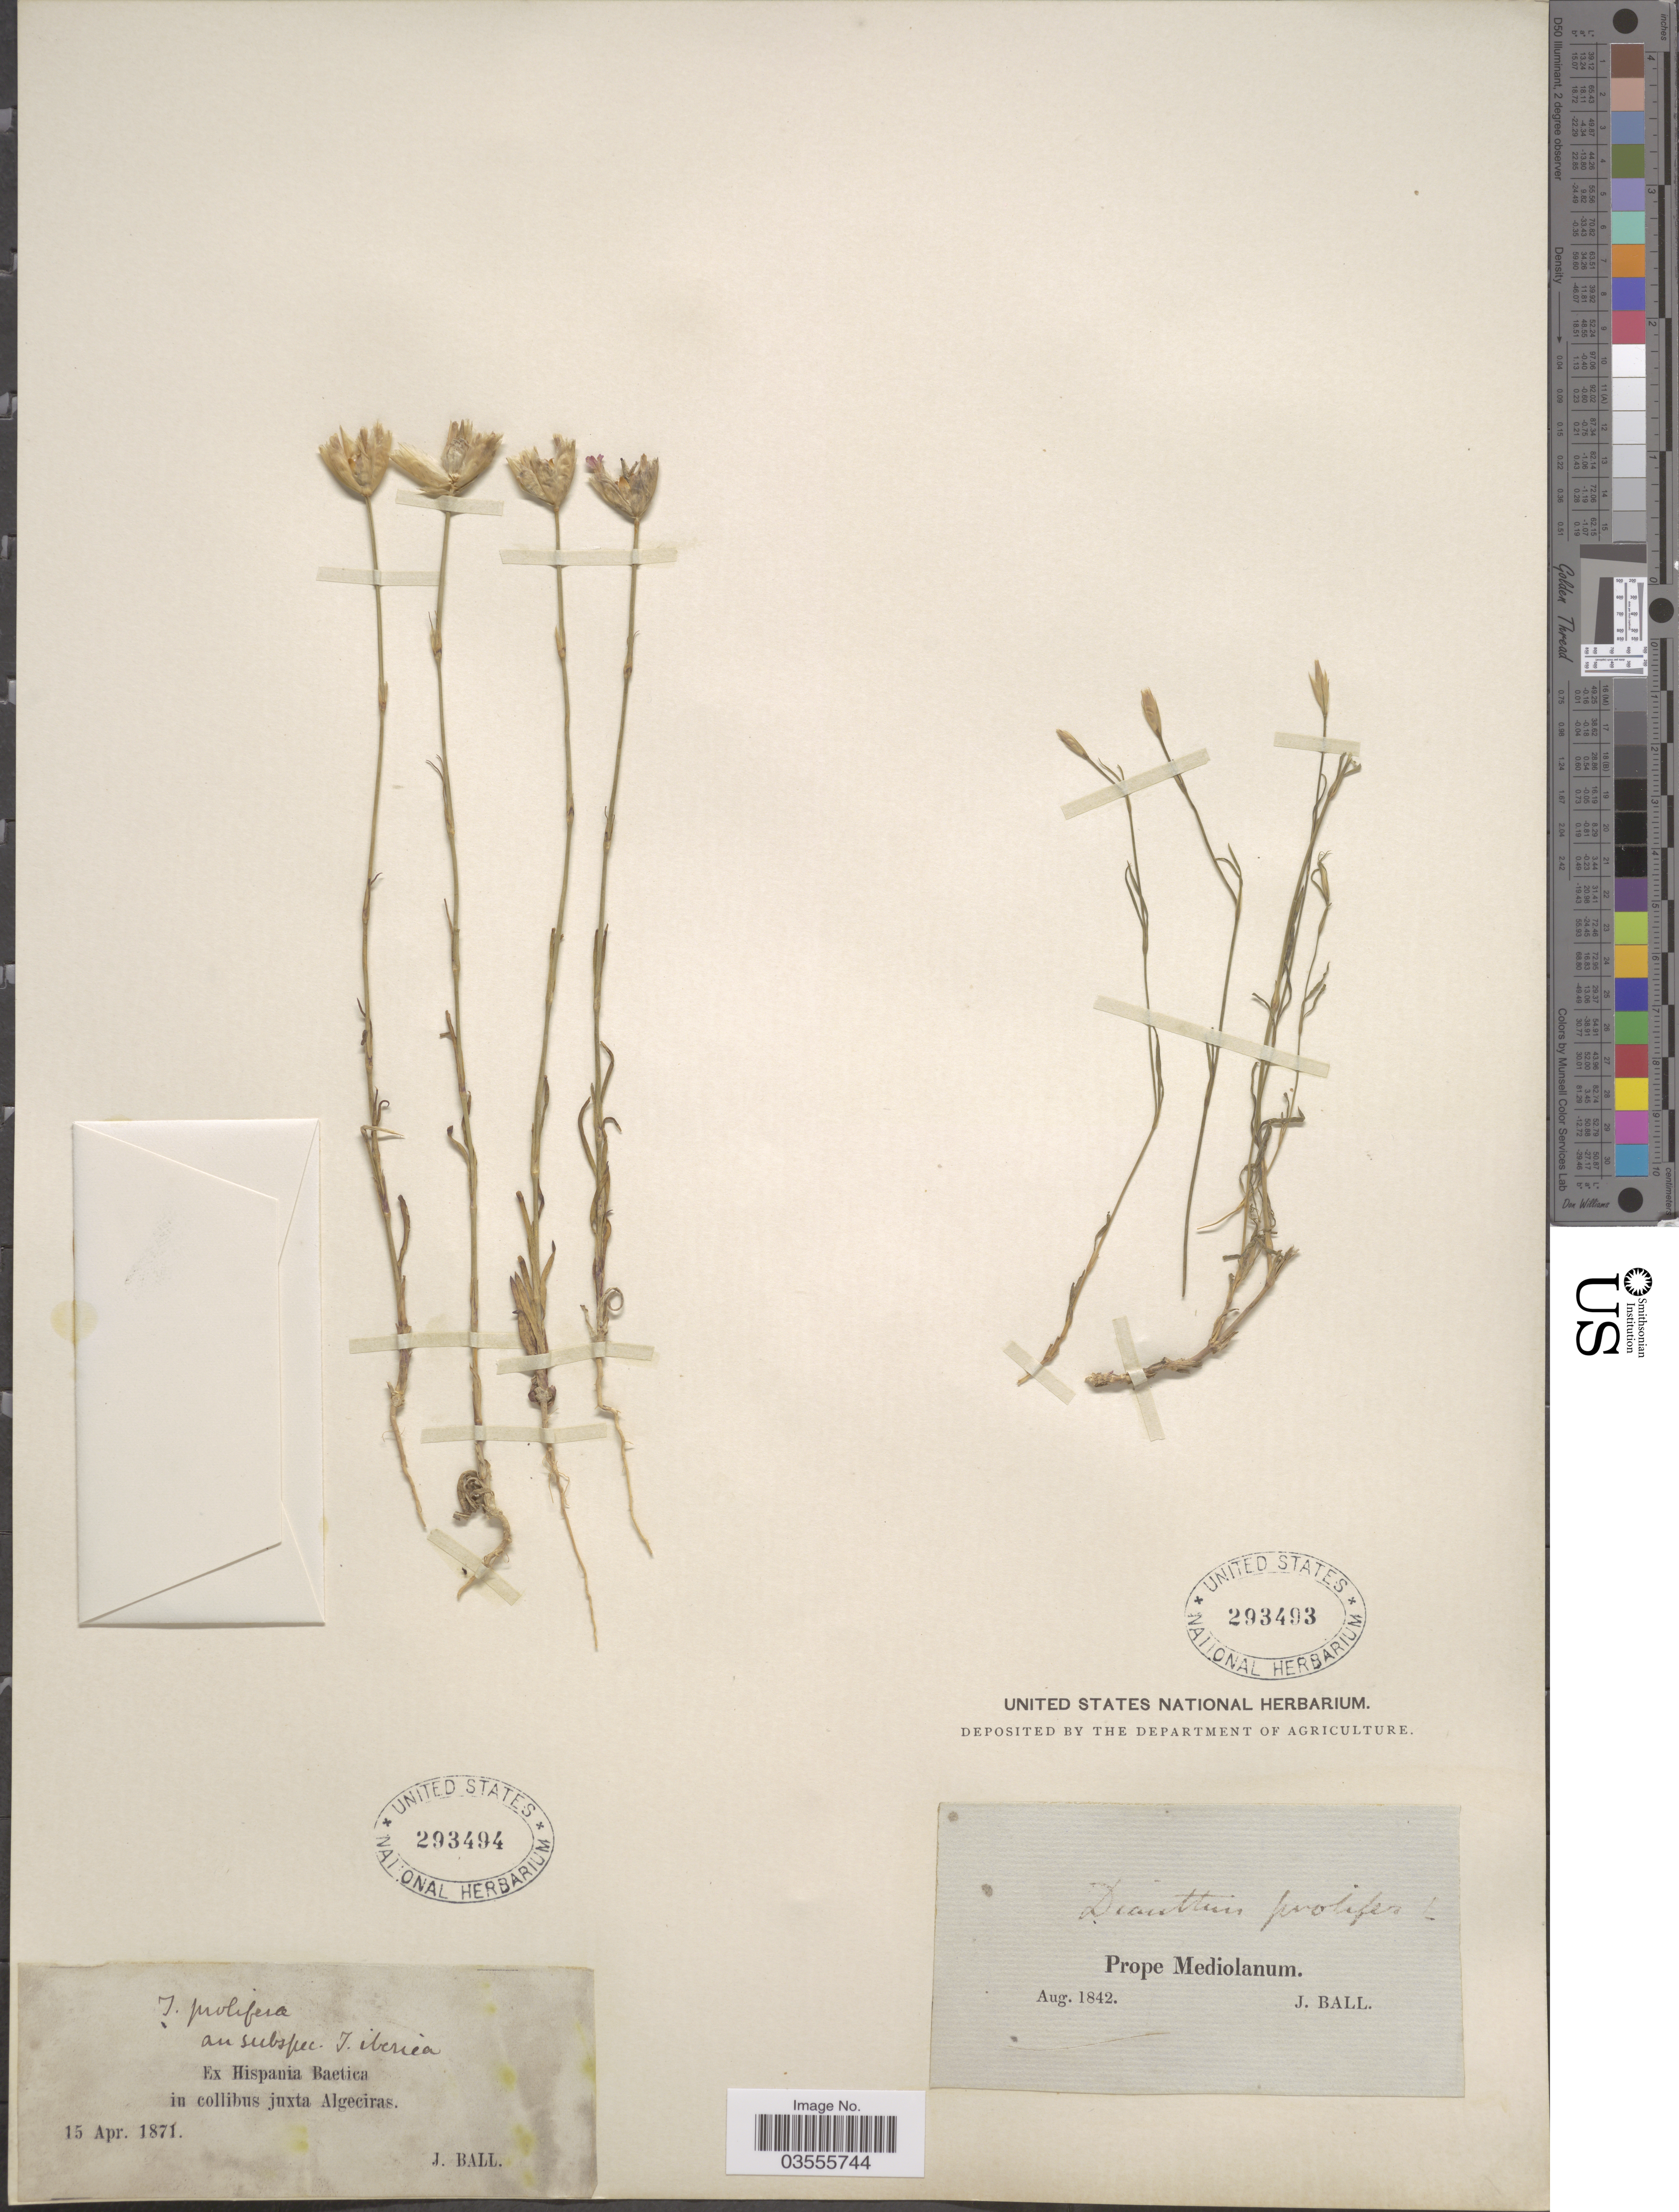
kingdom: Plantae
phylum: Tracheophyta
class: Magnoliopsida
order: Caryophyllales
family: Caryophyllaceae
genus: Petrorhagia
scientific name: Petrorhagia prolifera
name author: (L.) P.W. Ball & Heywood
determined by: Rabeler, R. K.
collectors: J. Ball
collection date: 1842-08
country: Italy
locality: Prope Mediolanum.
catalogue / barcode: US 293493-2